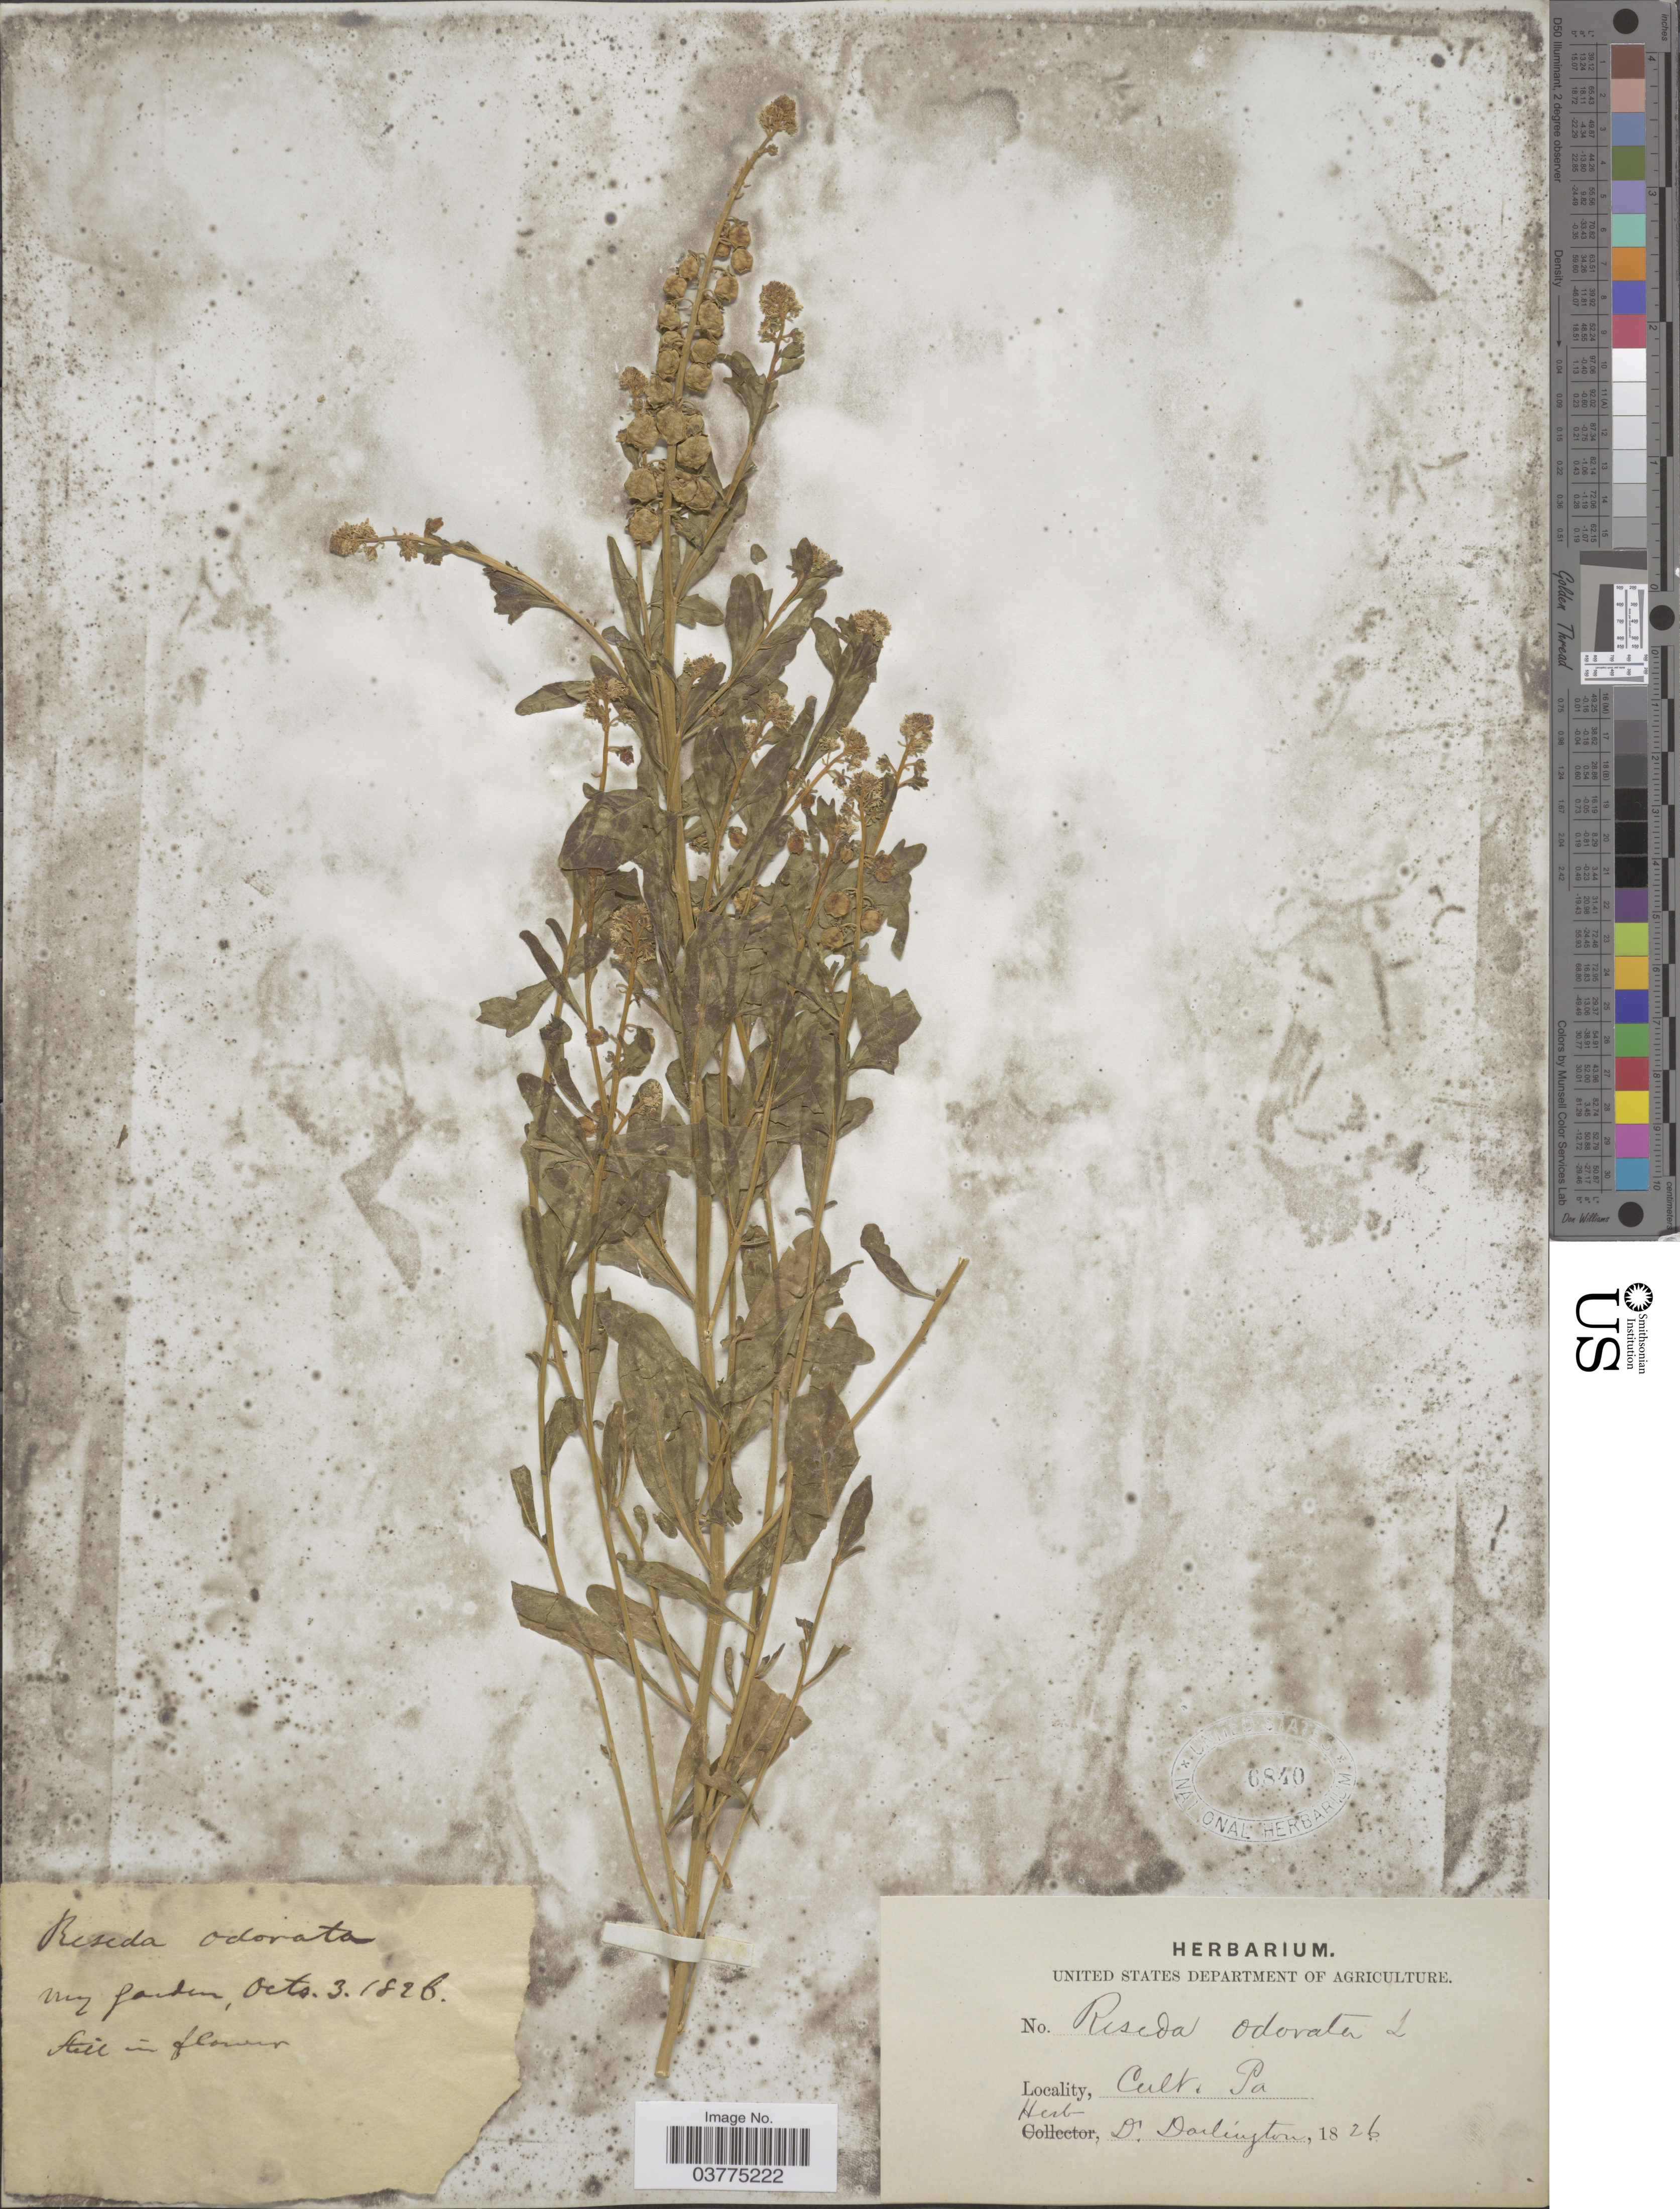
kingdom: Plantae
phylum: Tracheophyta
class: Magnoliopsida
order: Brassicales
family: Resedaceae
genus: Reseda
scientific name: Reseda odorata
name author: L.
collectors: Darlington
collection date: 1826-10-03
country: United States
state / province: Pennsylvania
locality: My garden.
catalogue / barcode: US 6840